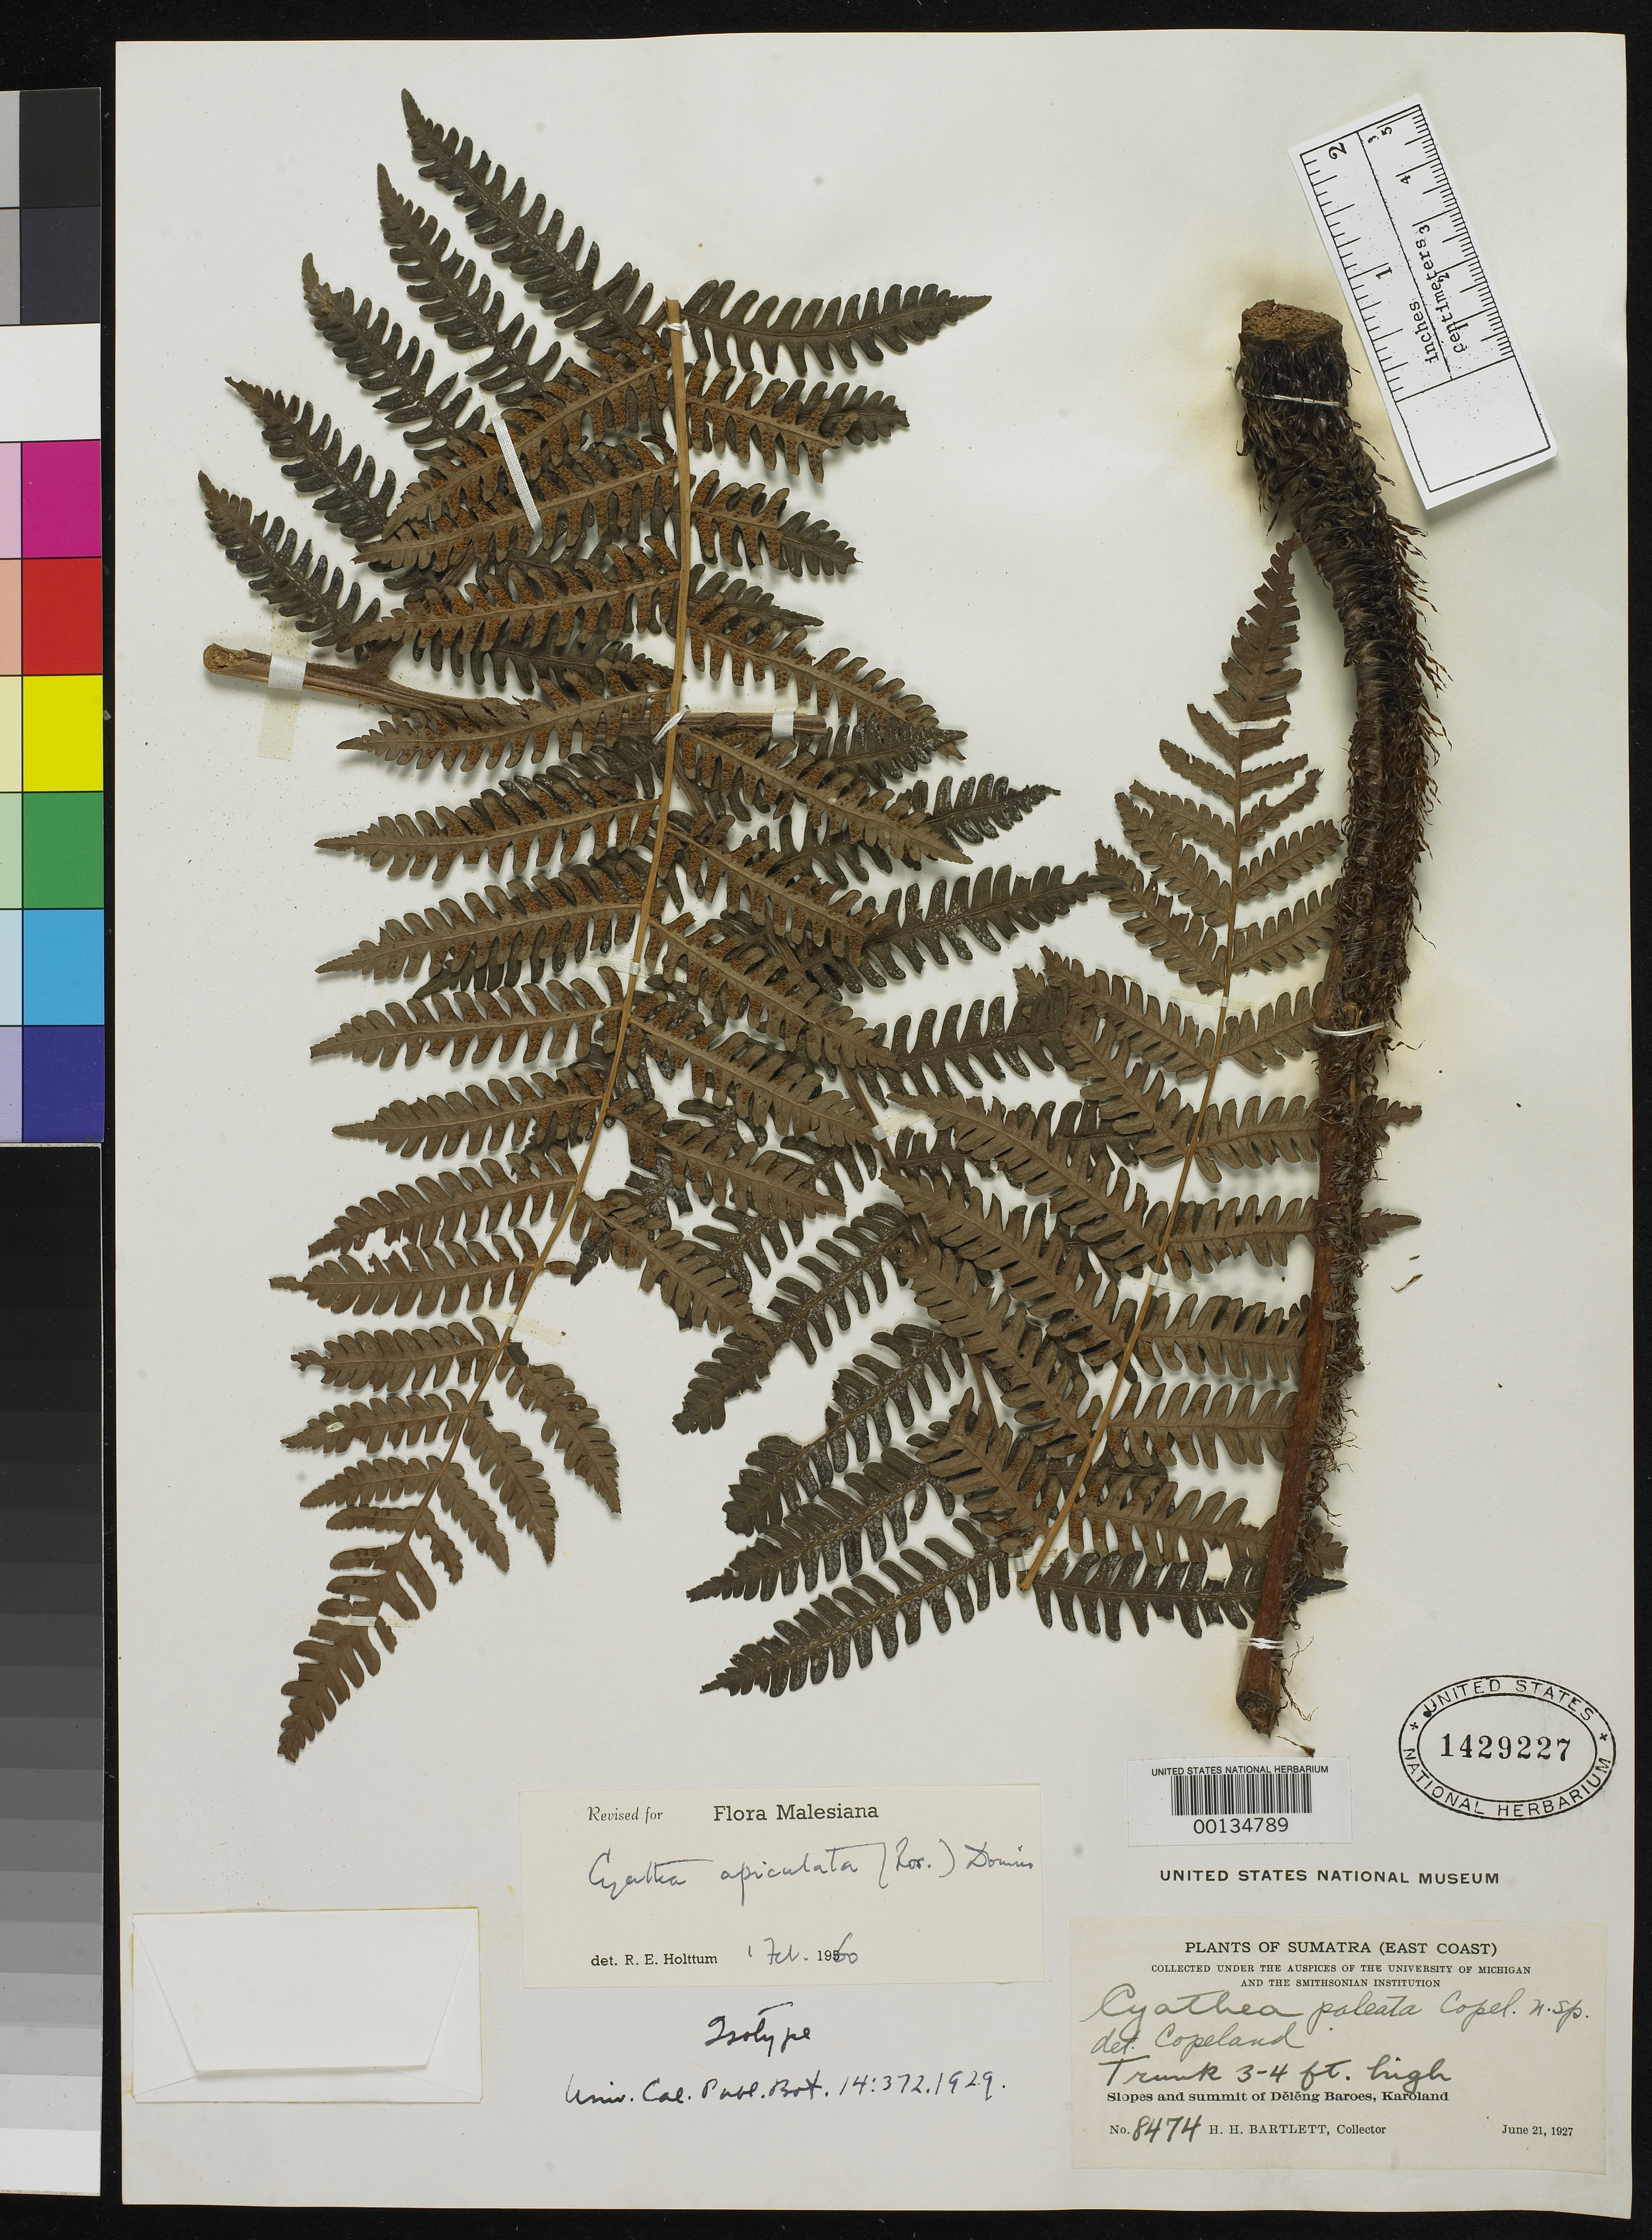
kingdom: Plantae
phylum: Tracheophyta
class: Polypodiopsida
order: Cyatheales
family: Cyatheaceae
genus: Cyathea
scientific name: Cyathea paleata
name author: Copel.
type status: Isotype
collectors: H. H. Bartlett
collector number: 8474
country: Indonesia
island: Sumatra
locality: Summit of Deleng Baroes, Karoland.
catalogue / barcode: US 1429227